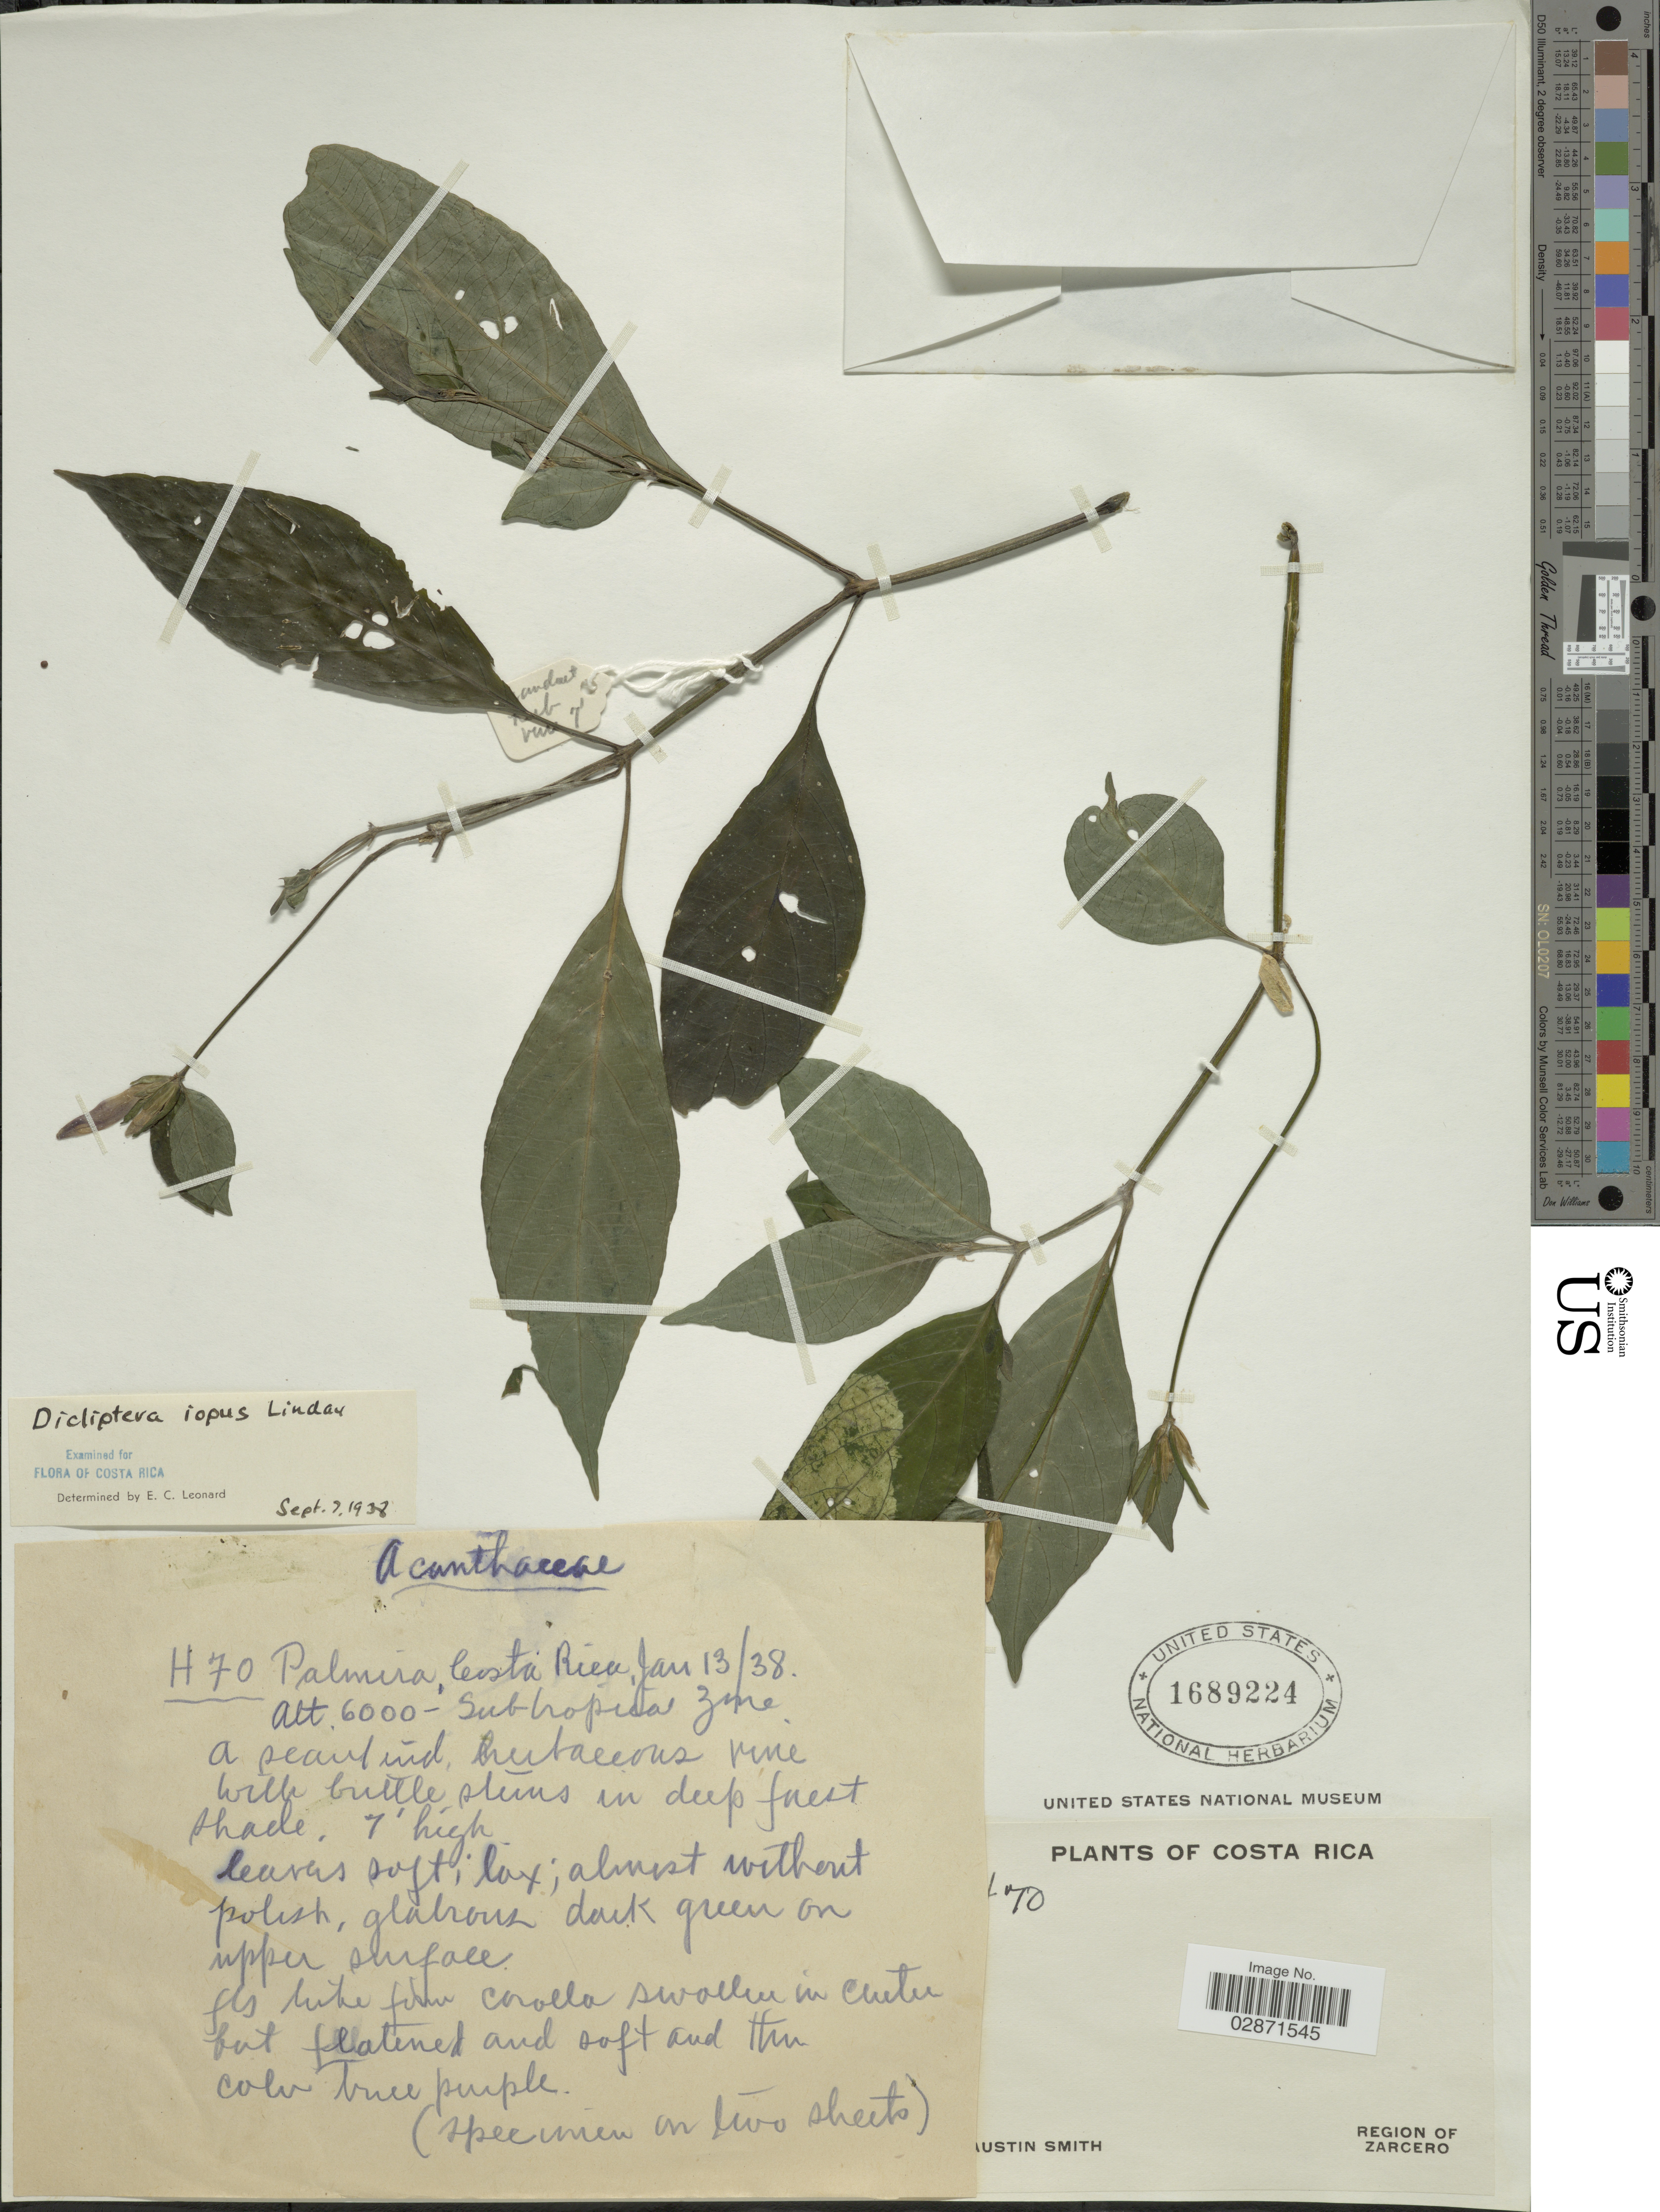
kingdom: Plantae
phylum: Tracheophyta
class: Magnoliopsida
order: Lamiales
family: Acanthaceae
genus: Dicliptera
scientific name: Dicliptera iopus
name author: Lindau in Pittier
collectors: Aust P. Smith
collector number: H70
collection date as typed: Transcribed d/m/y: 13/1/38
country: Costa Rica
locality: Region of Zarcero, Palmira, Costa Rica, Subtropical Zone.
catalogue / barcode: US 1689224